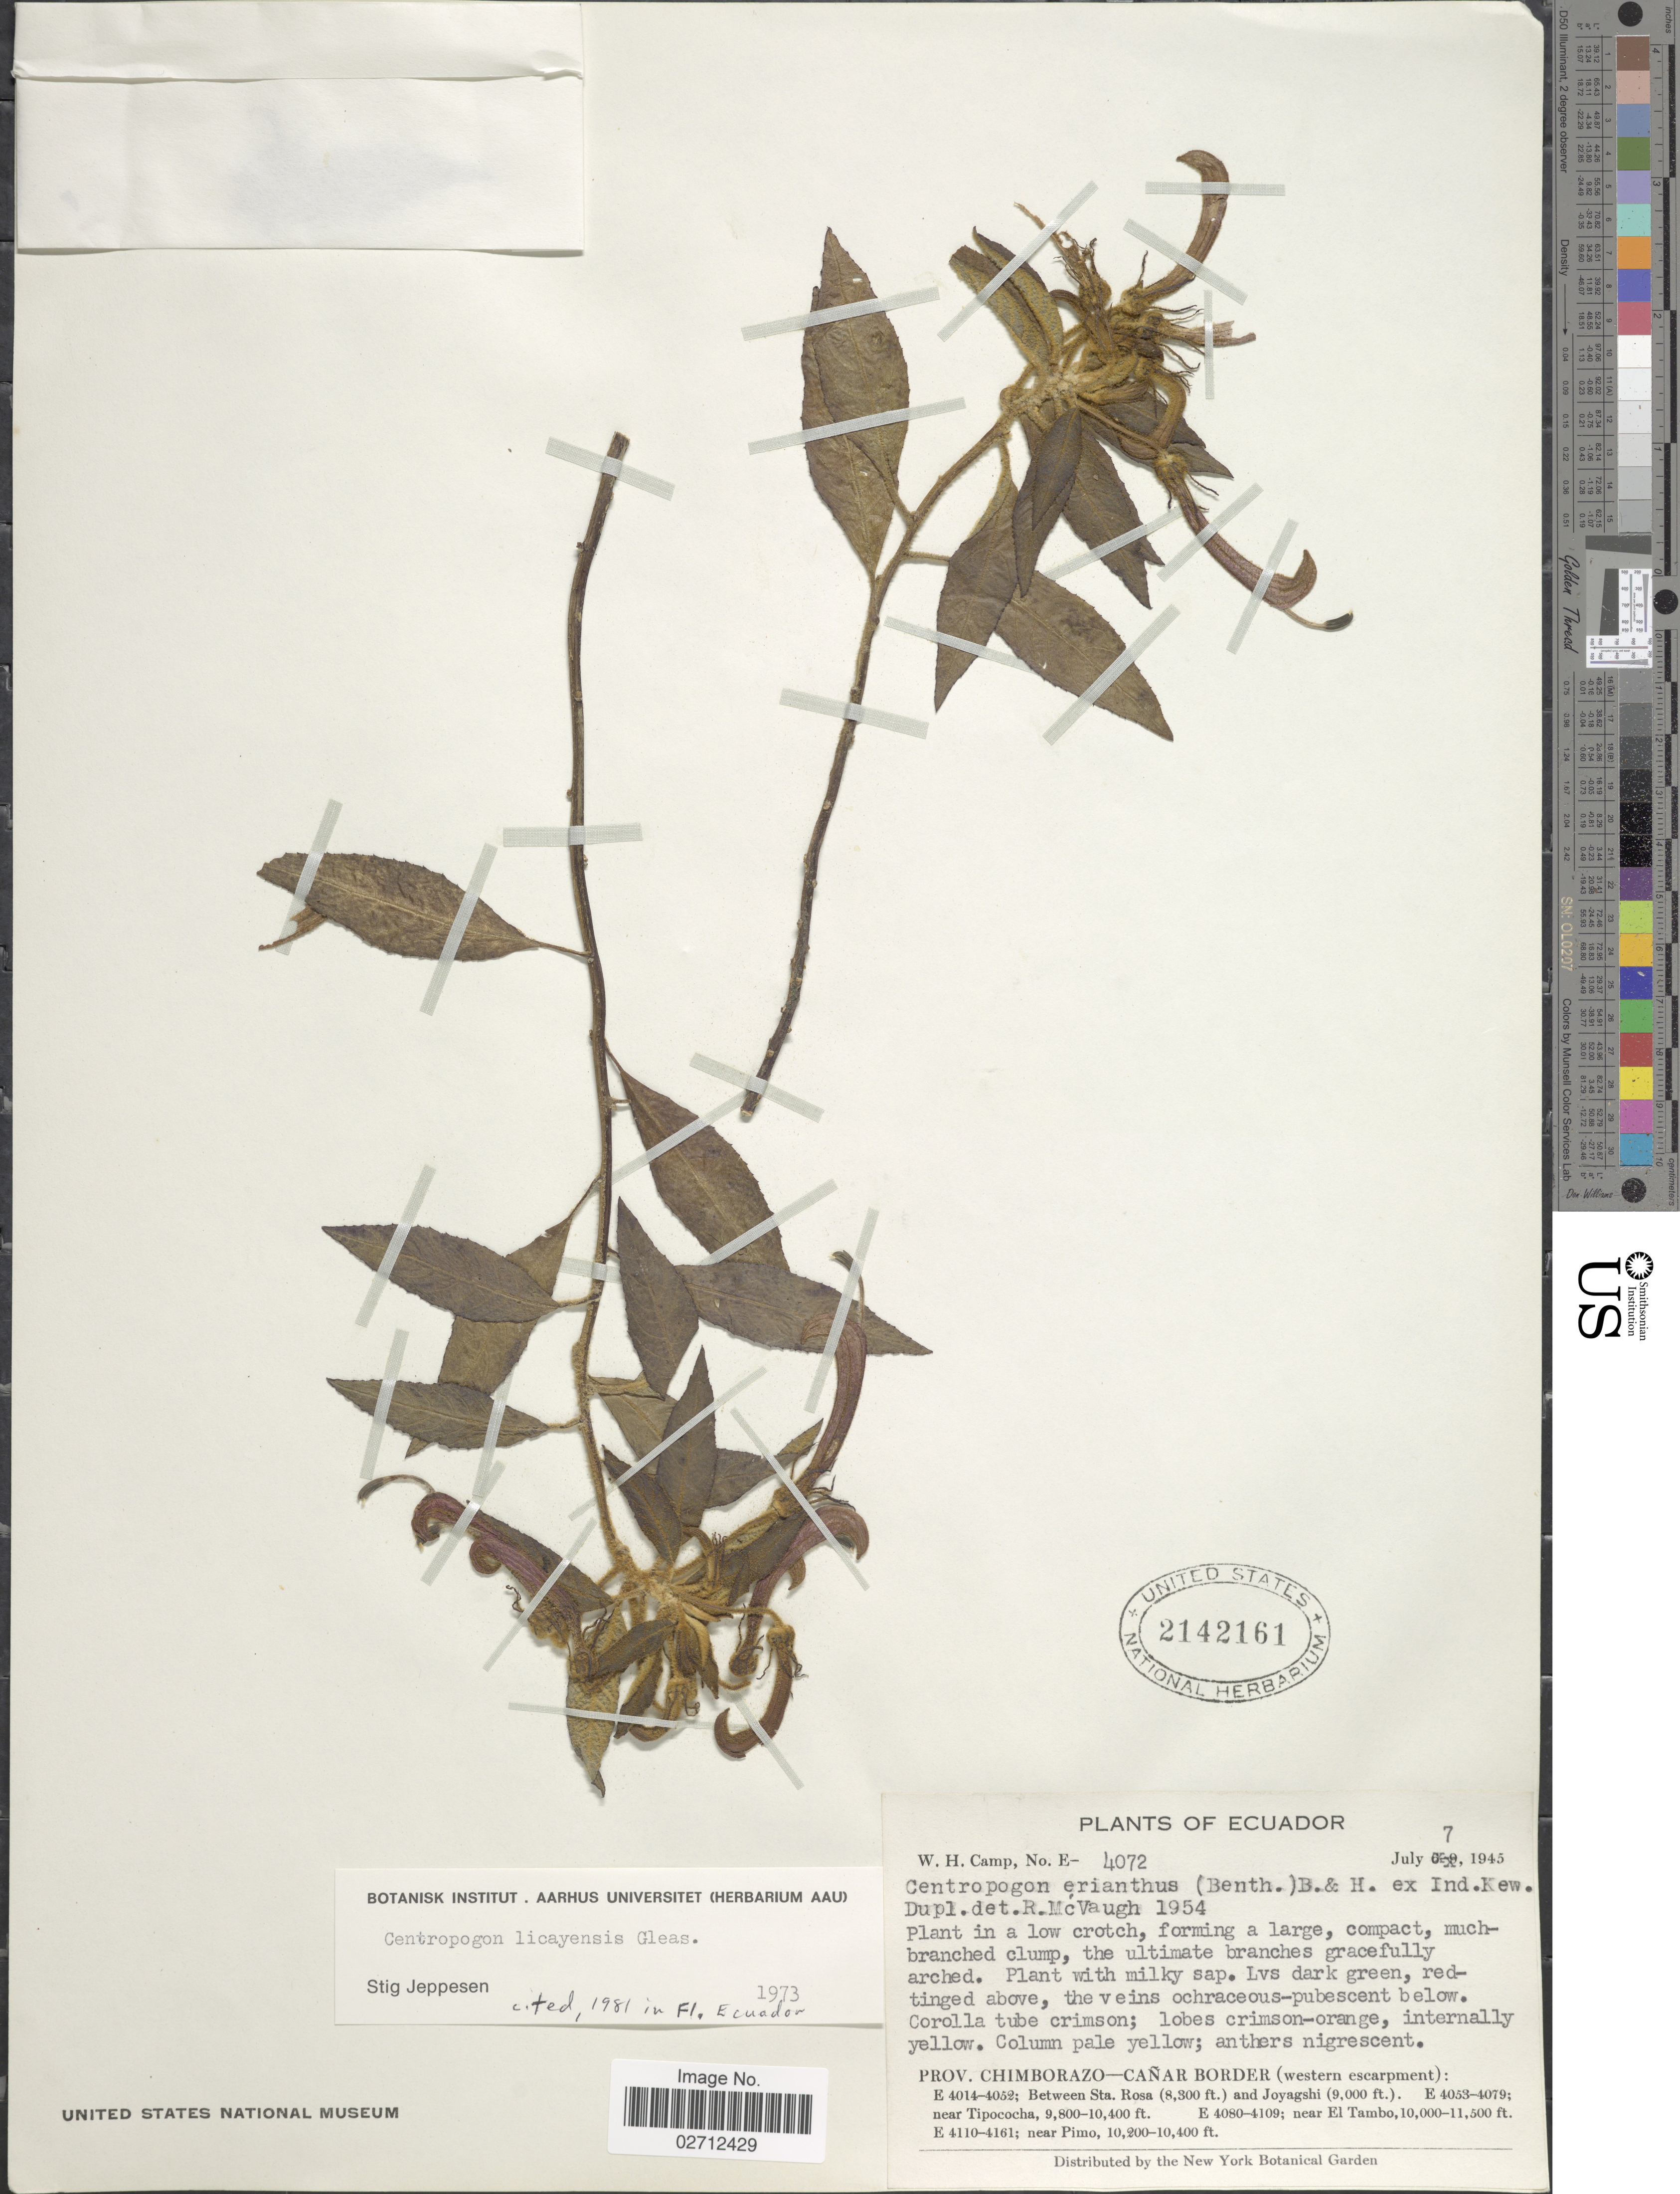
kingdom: Plantae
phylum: Tracheophyta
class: Magnoliopsida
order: Asterales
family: Campanulaceae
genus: Centropogon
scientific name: Centropogon licayensis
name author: Gleason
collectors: W. H. Camp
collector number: E-4072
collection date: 1945-07-07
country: Ecuador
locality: Prov. Chimborazo-Cañar Border (western escarpment): near Tipococha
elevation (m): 2987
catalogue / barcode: US 2142161